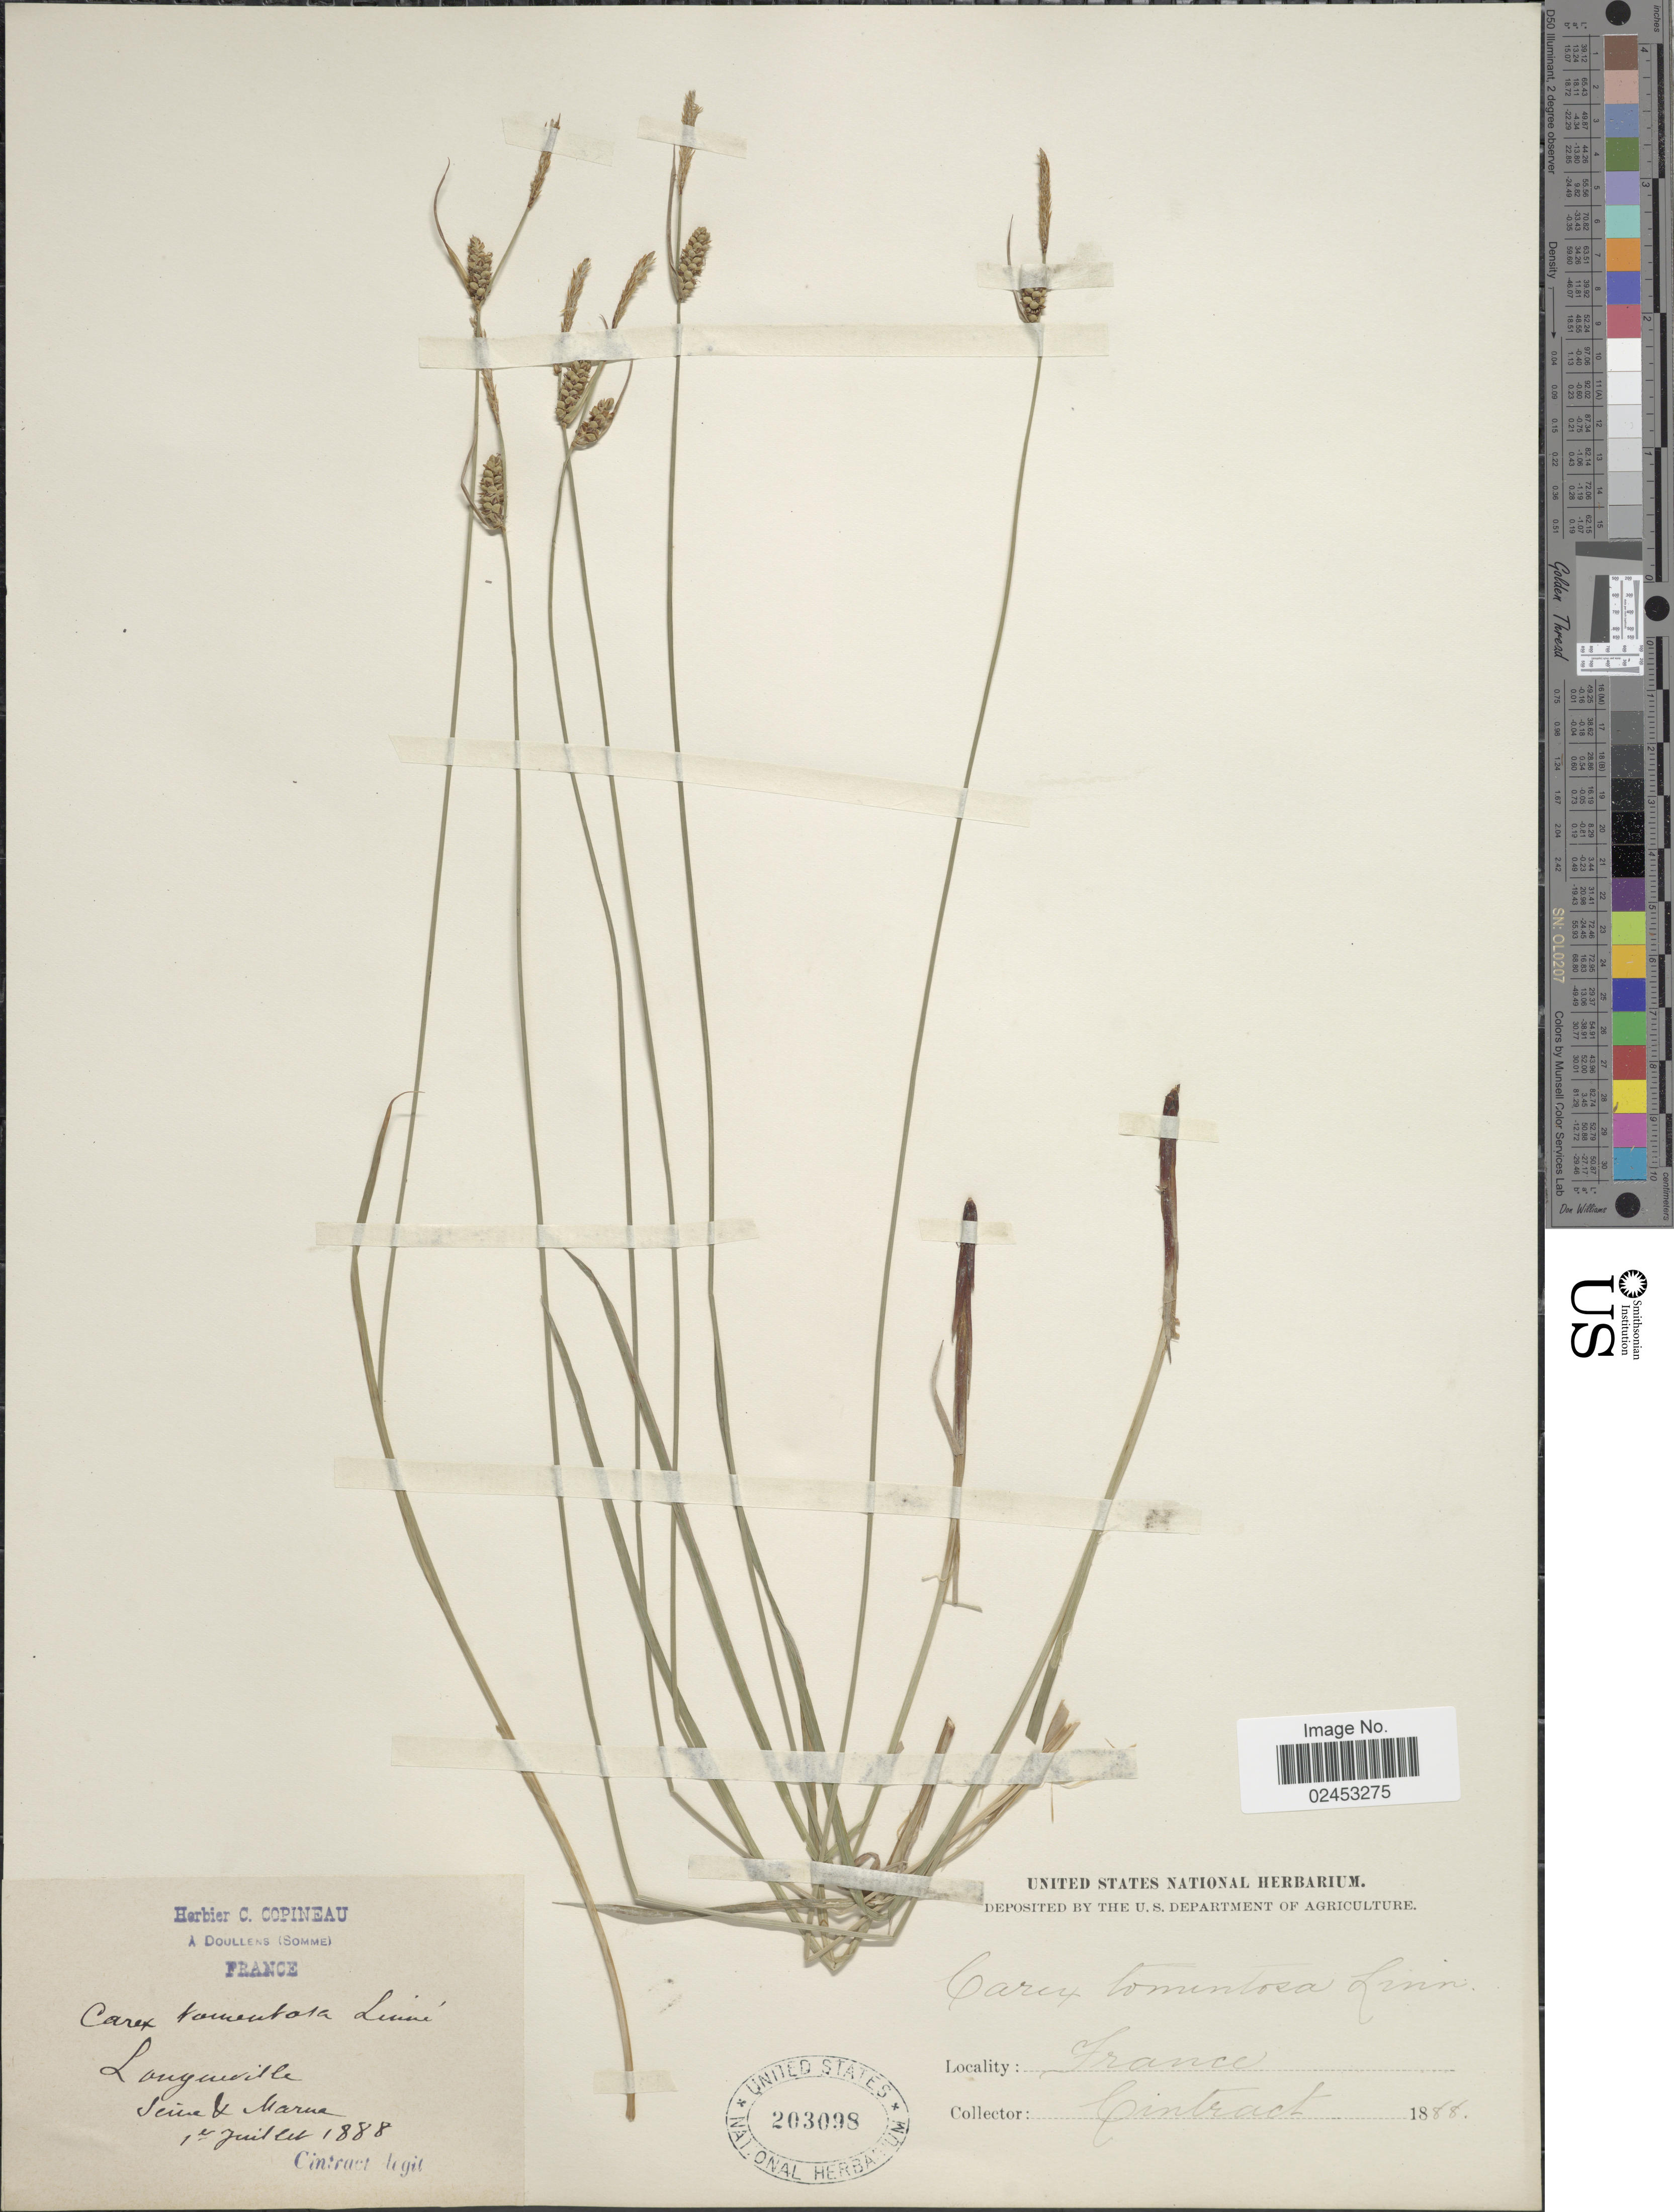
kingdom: Plantae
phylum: Tracheophyta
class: Liliopsida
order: Poales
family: Cyperaceae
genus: Carex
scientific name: Carex tomentosa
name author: L.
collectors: Cintract, --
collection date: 1888-07-01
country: France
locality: Longueville, Seine & Marne.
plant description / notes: Corrected "Longuidille, Serine d Marna" to "Longueville, Seine & Marne."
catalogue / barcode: US 203098